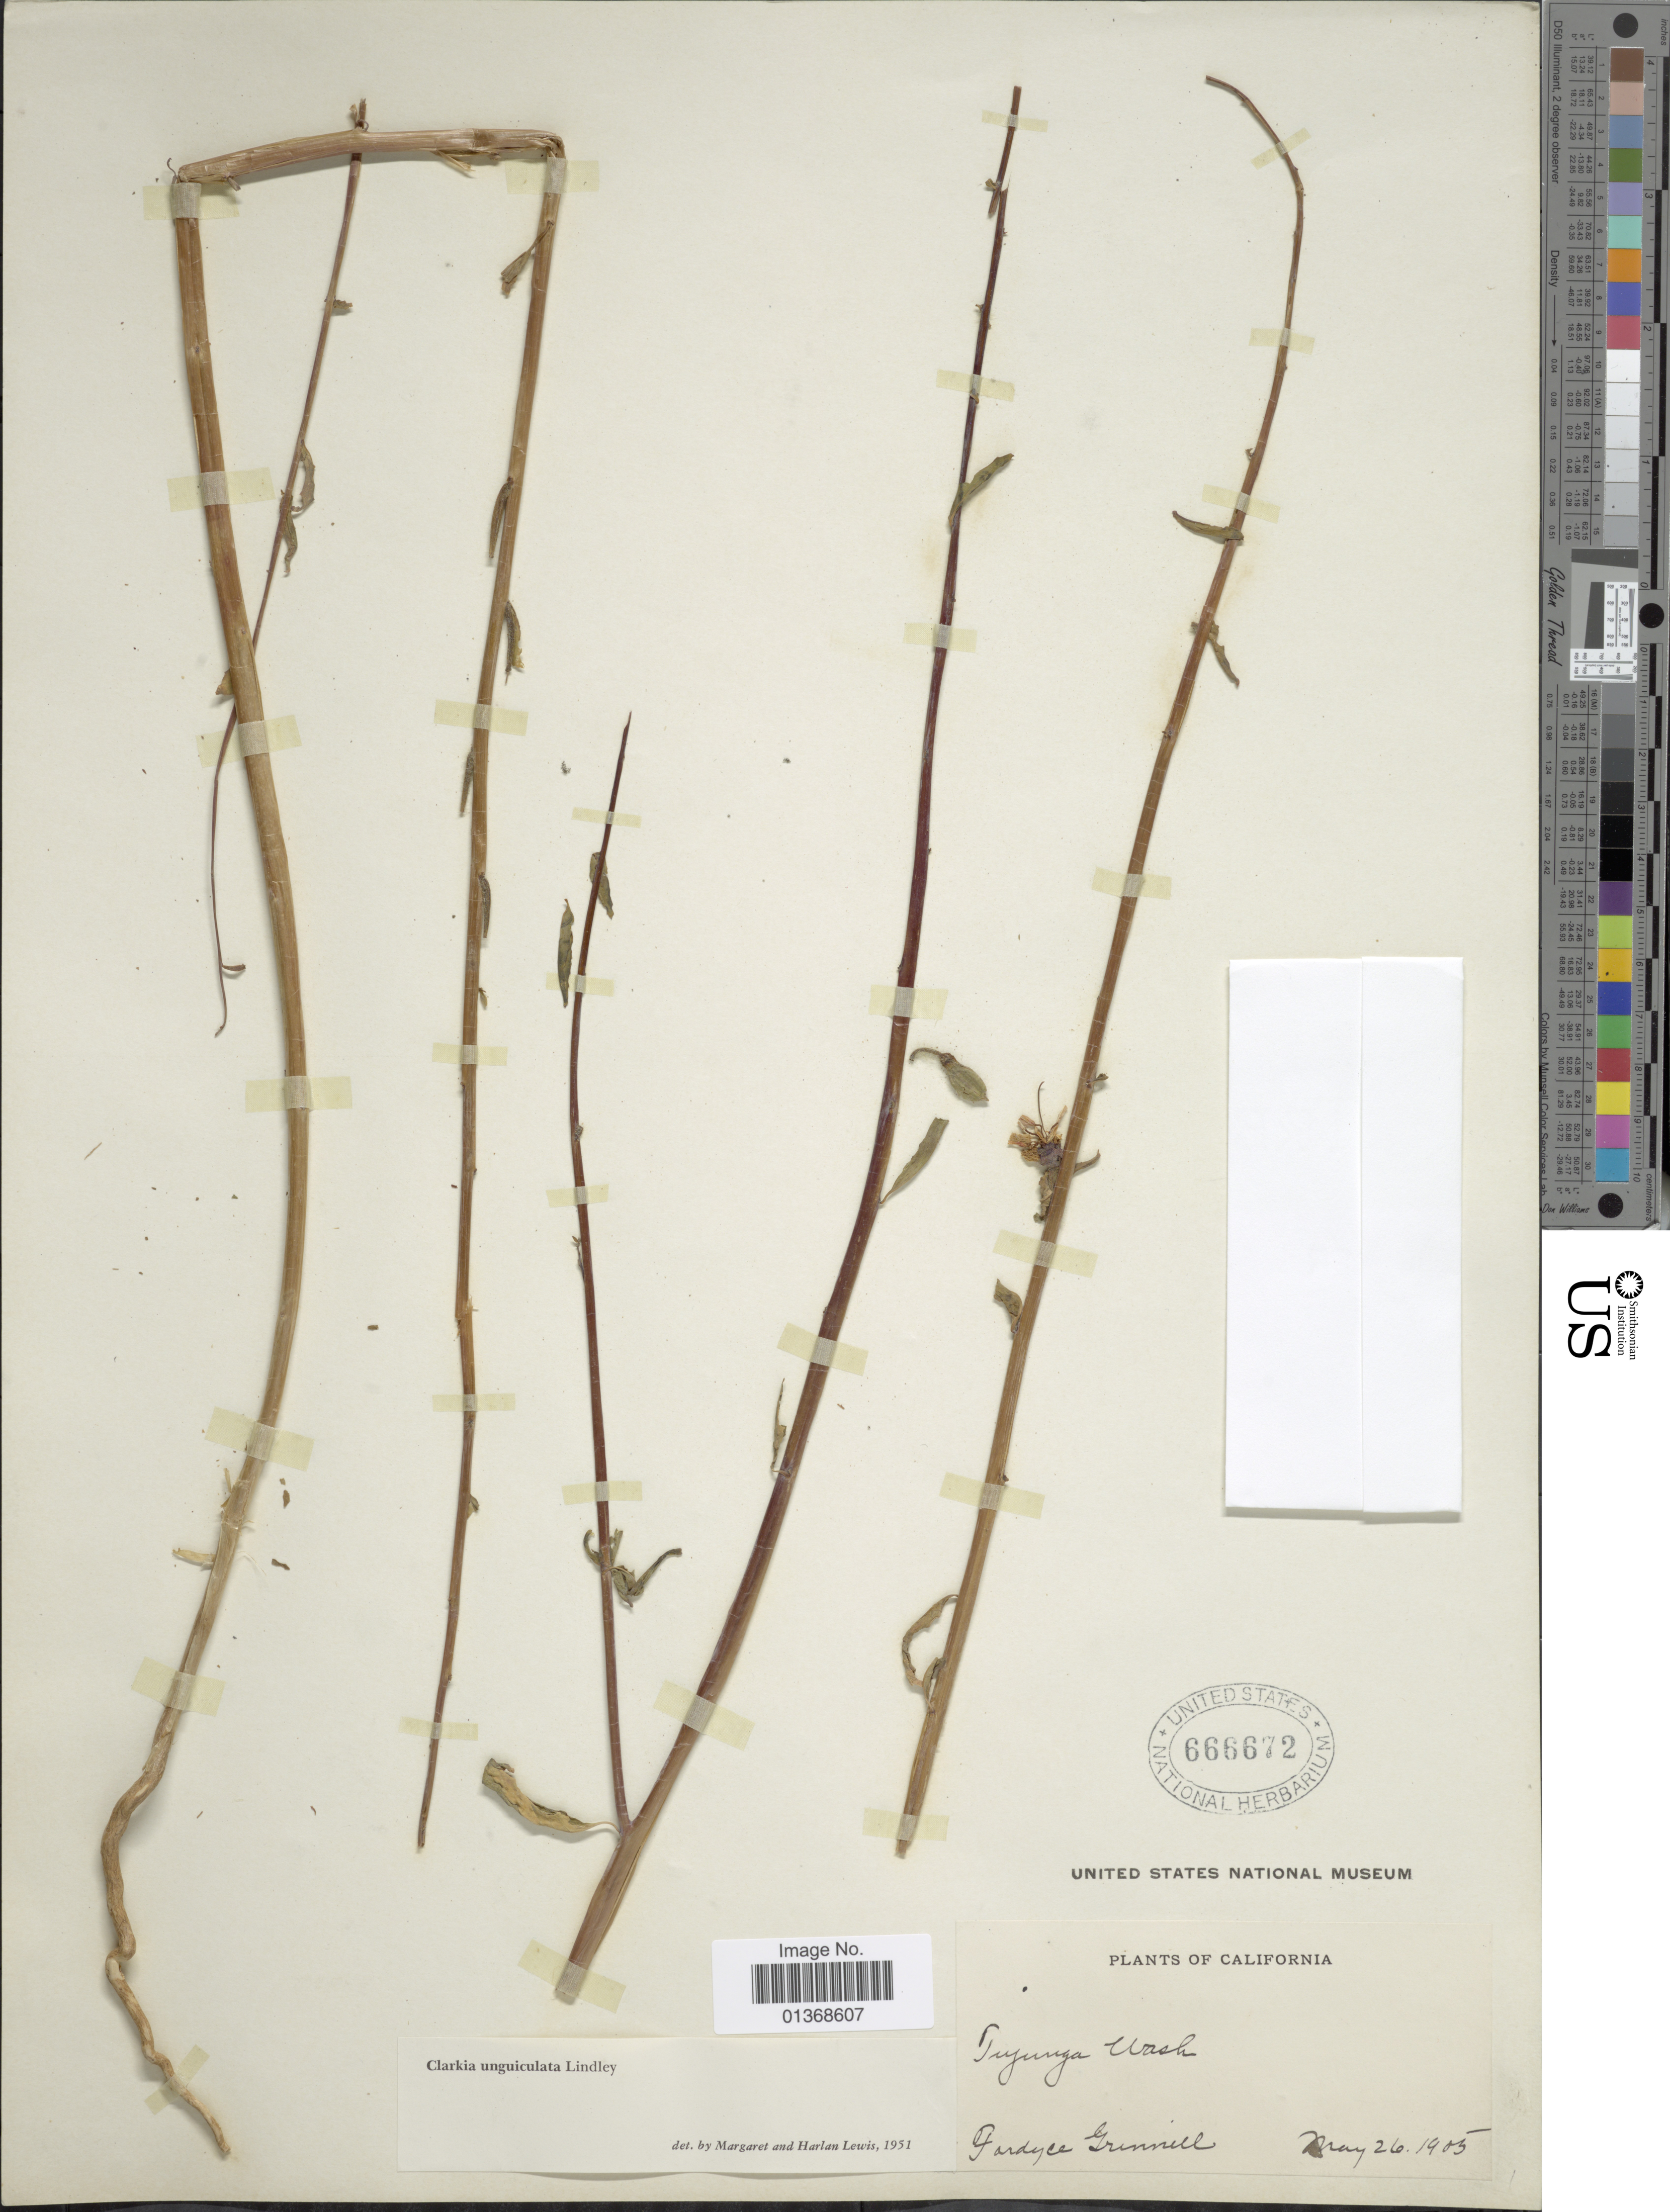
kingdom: Plantae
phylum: Tracheophyta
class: Magnoliopsida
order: Myrtales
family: Onagraceae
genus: Clarkia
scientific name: Clarkia unguiculata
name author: Lindl.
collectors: F. Grinnell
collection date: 1905-05-26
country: United States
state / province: California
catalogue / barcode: US 666672